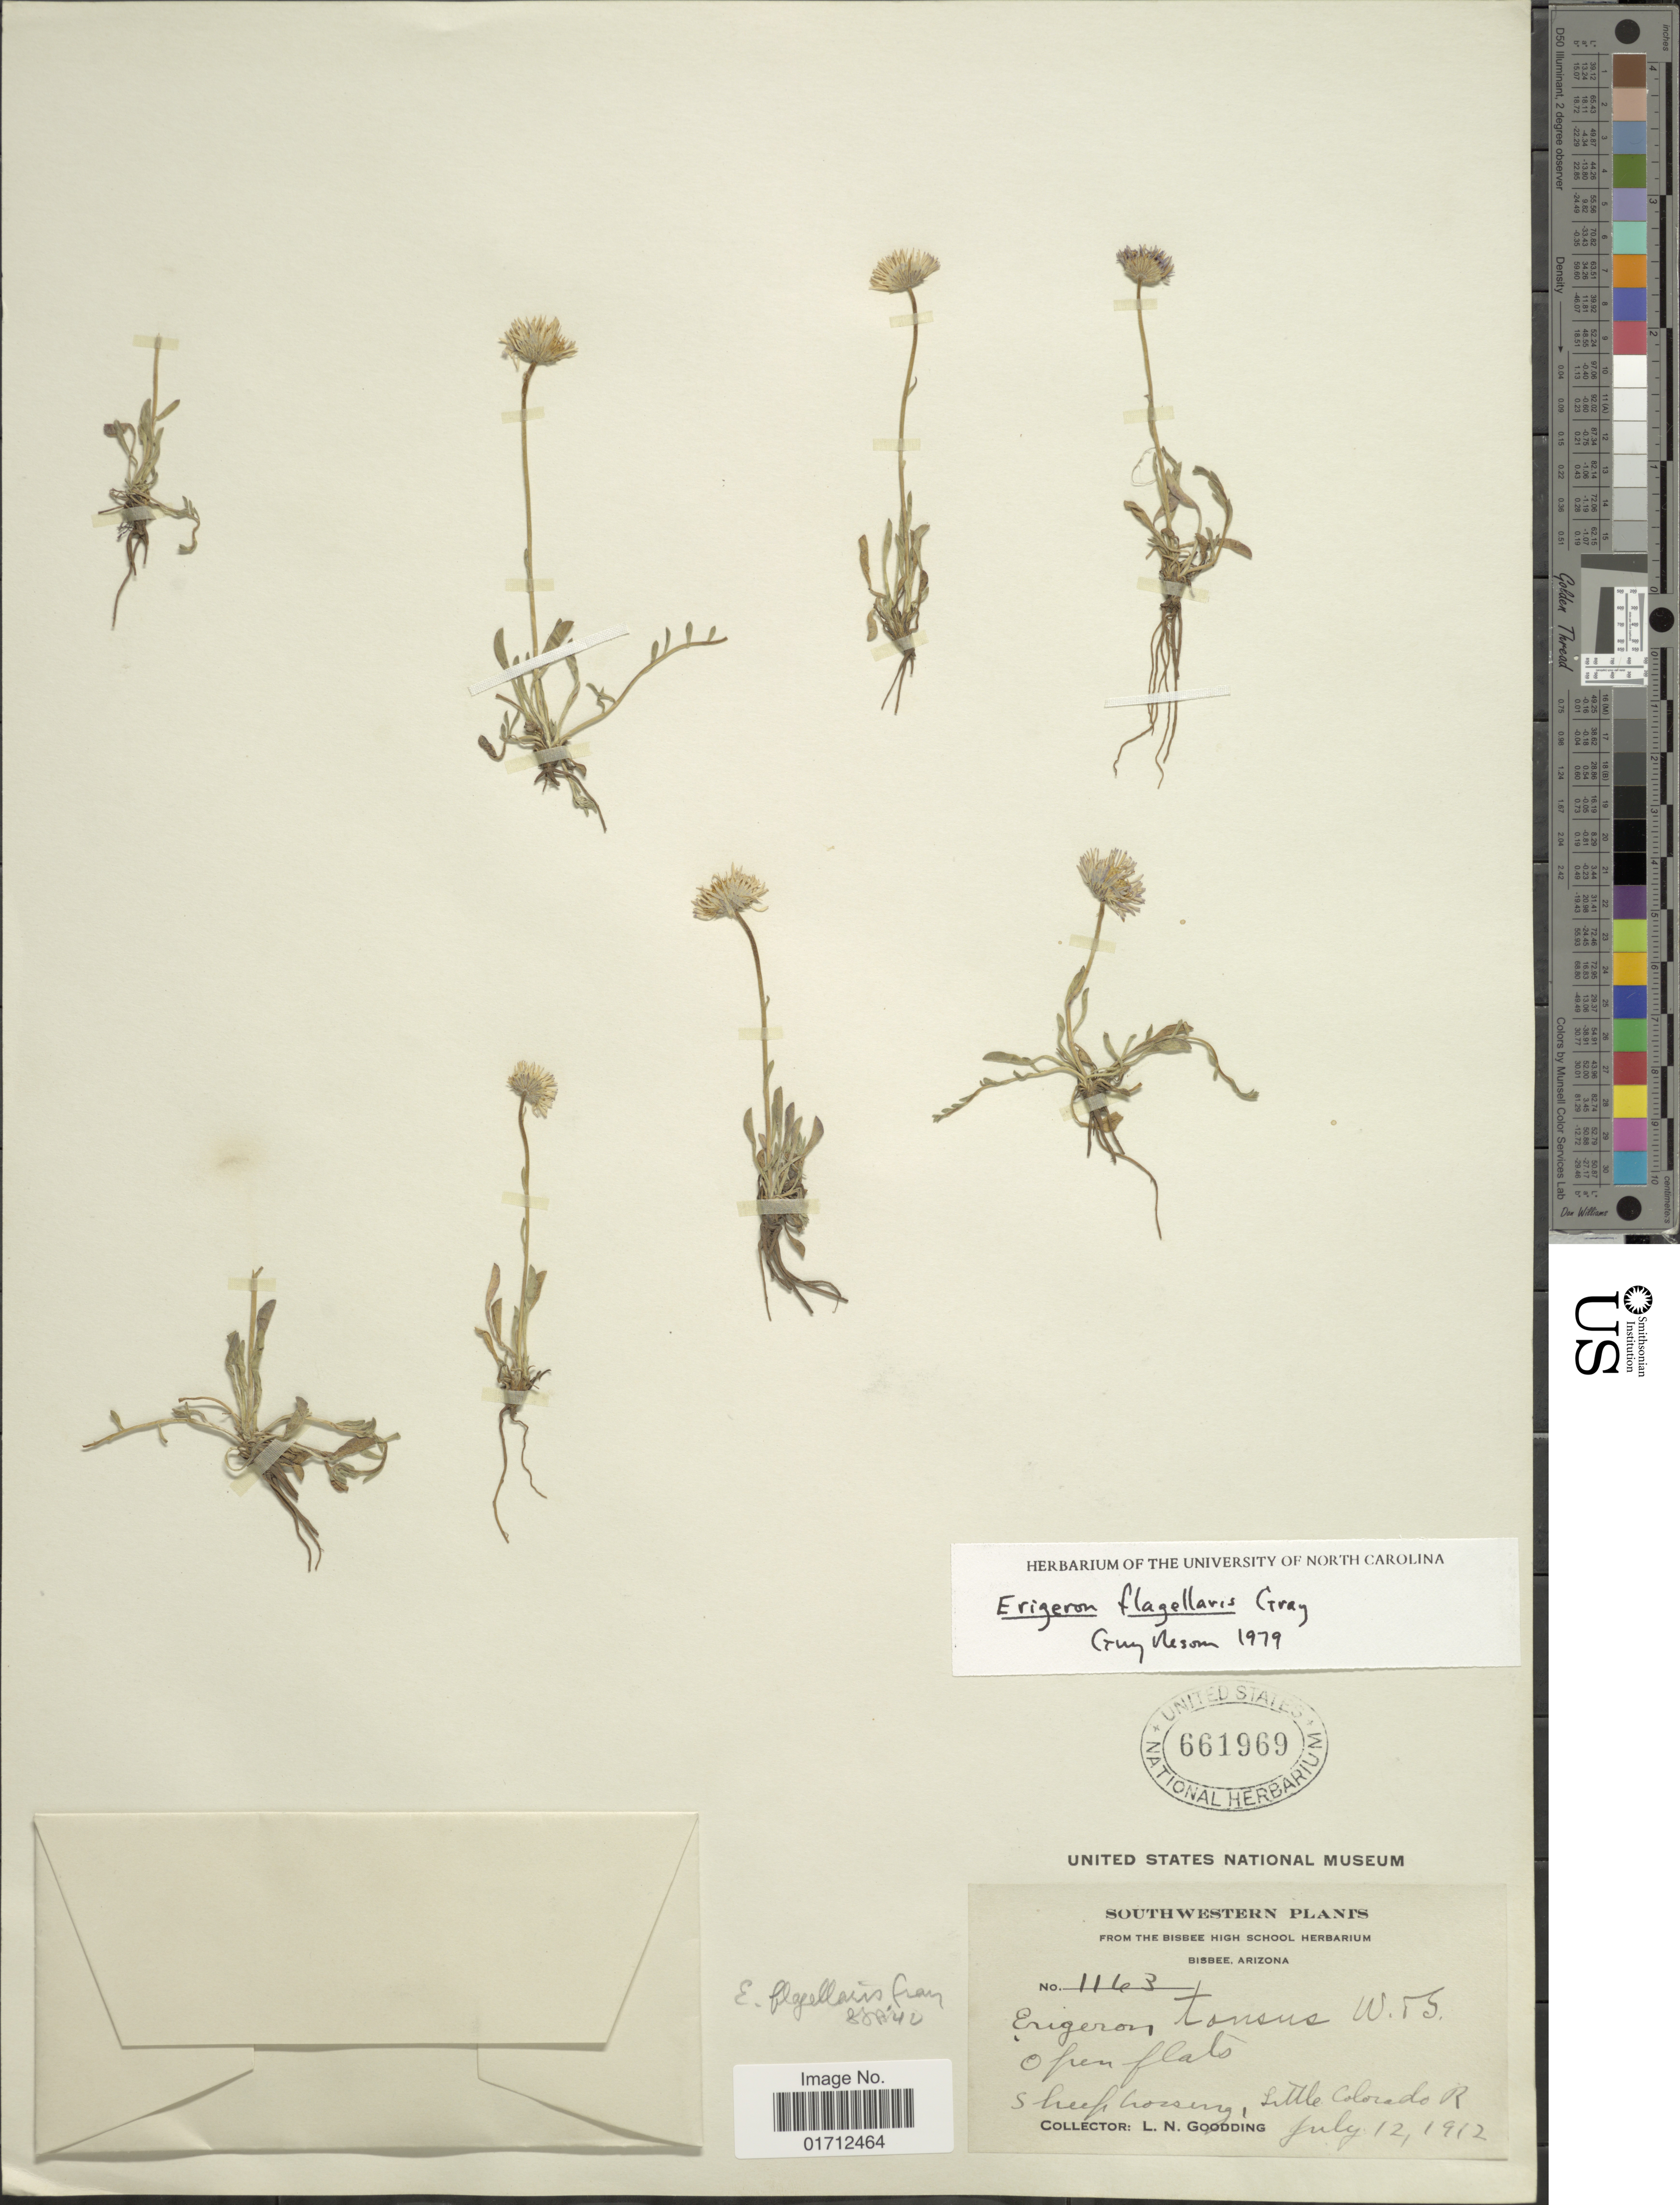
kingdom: Plantae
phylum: Tracheophyta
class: Magnoliopsida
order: Asterales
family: Asteraceae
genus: Erigeron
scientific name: Erigeron flagellaris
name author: A. Gray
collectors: L. N. Goodding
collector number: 1163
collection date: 1912-07-12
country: United States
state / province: Arizona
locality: Southwesternm Bisbee, sheep horsing, Little Colorado R.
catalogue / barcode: US 661969